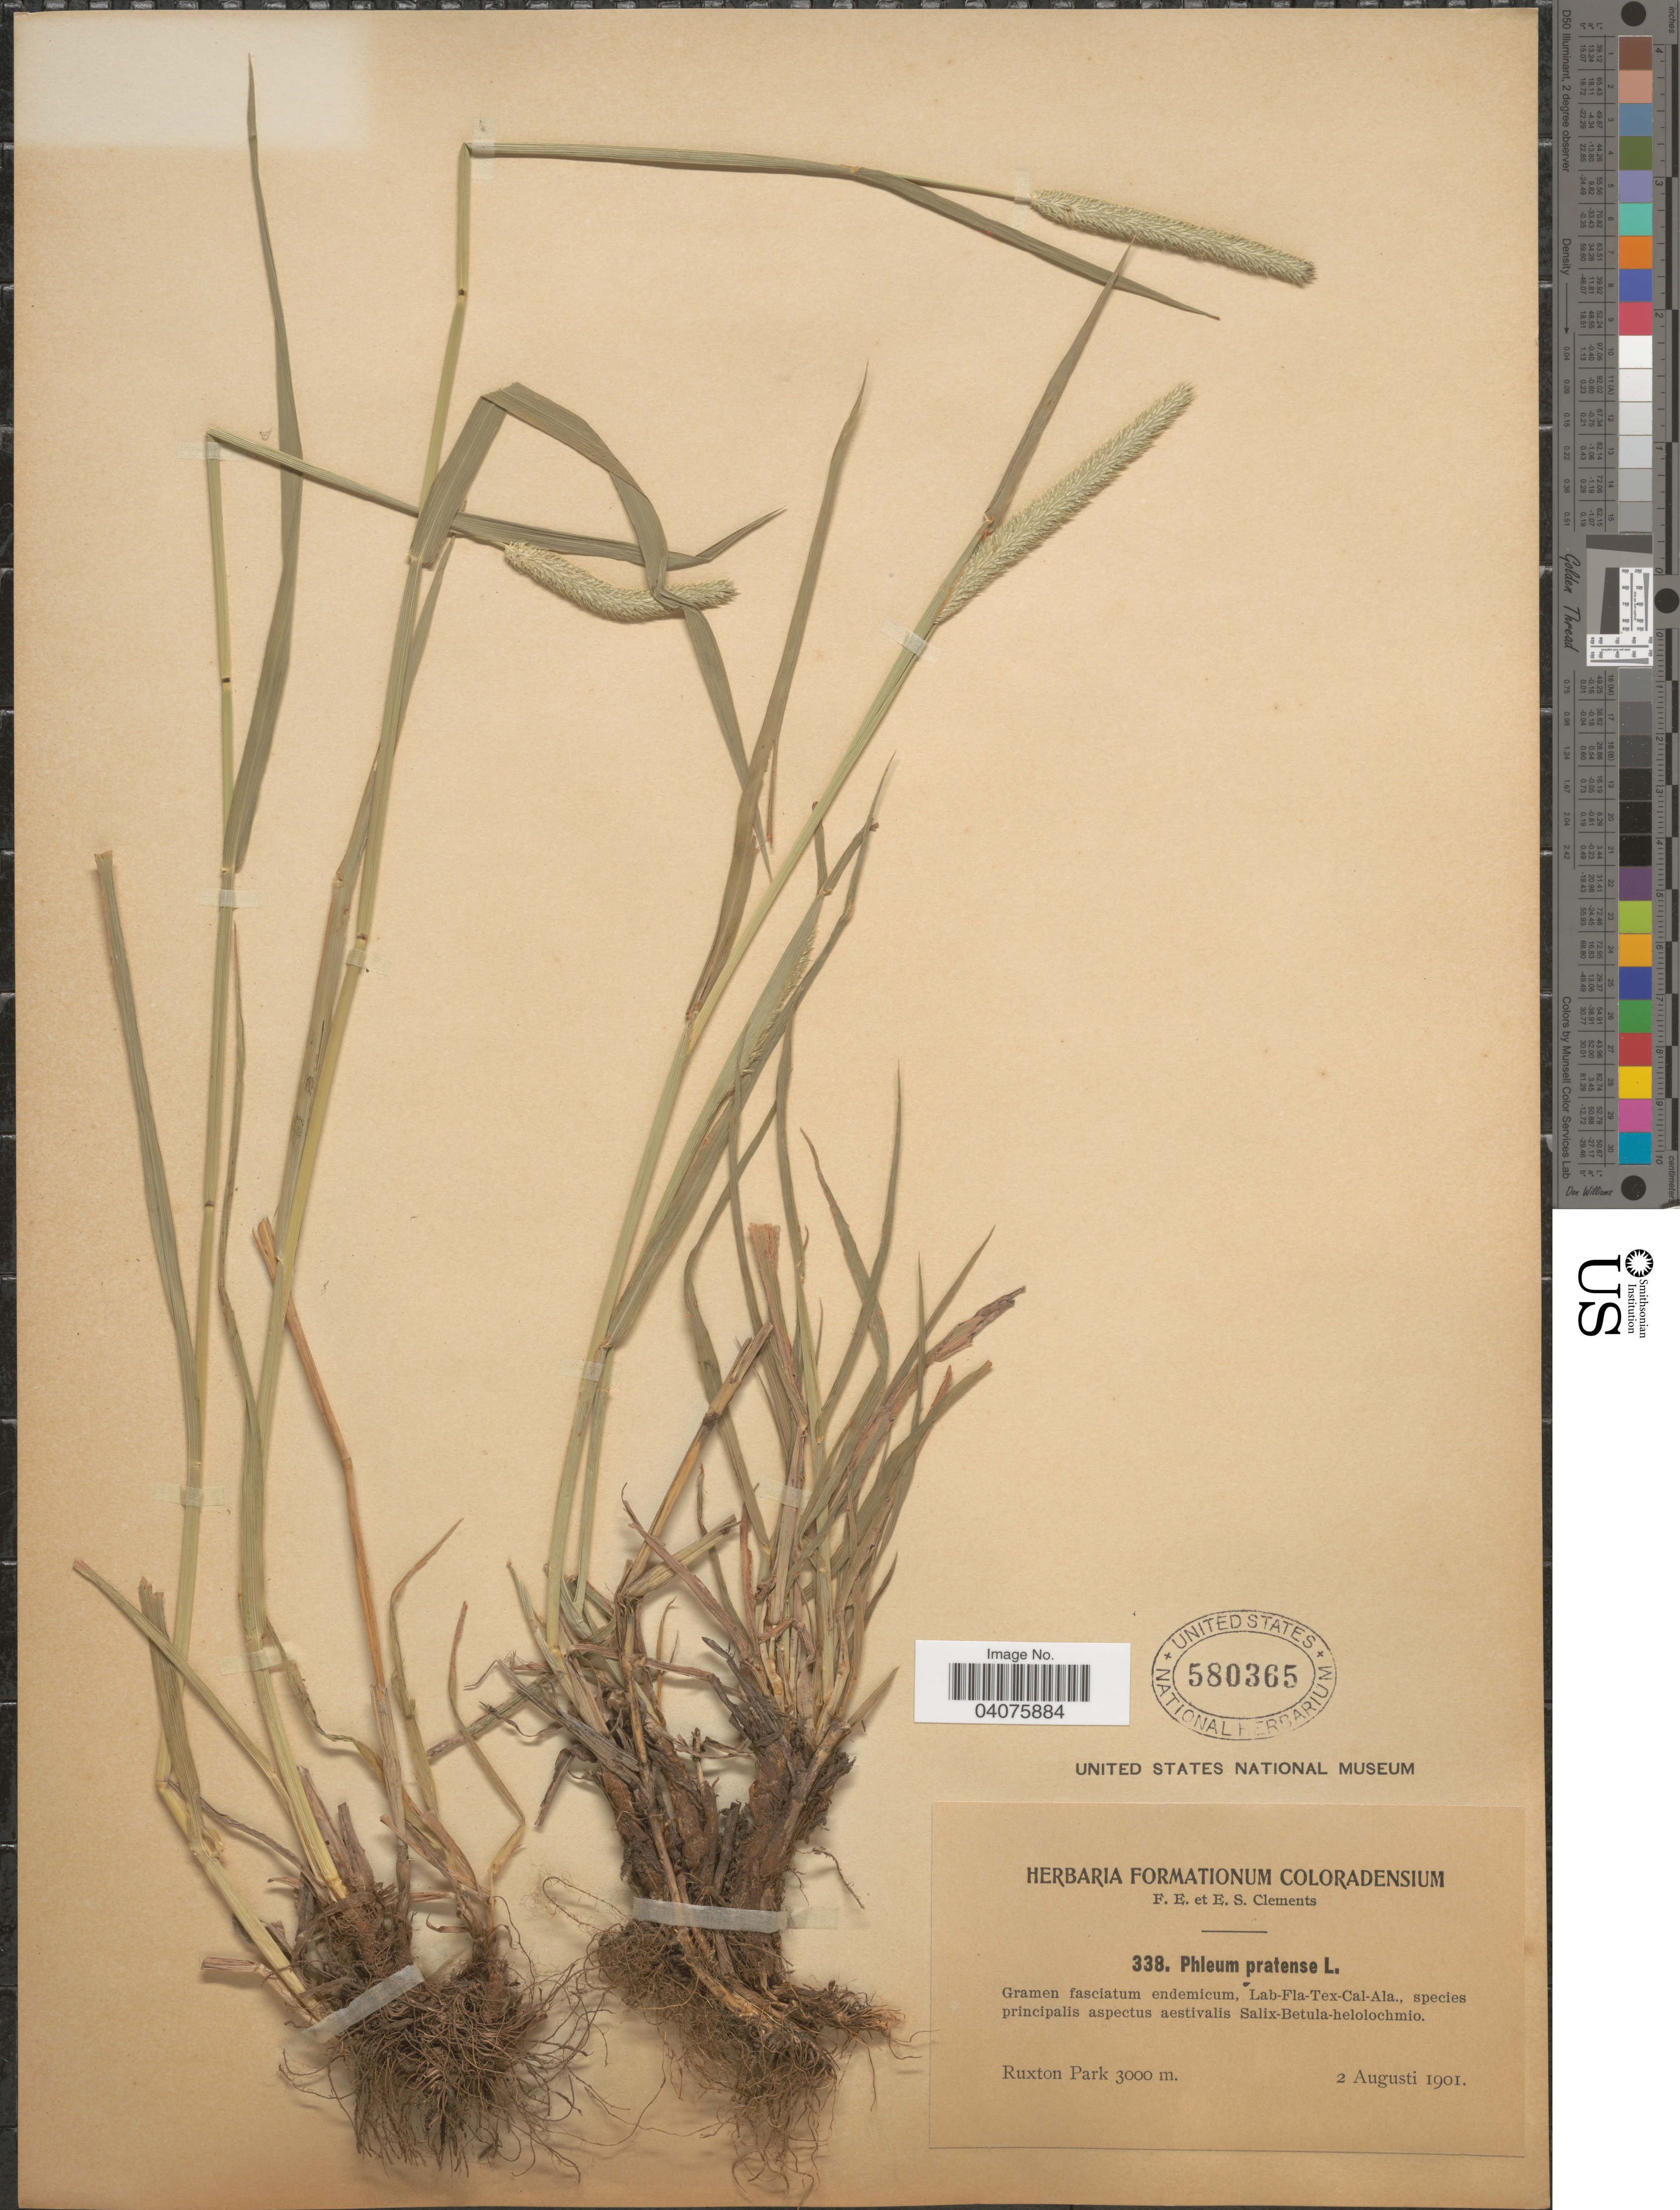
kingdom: Plantae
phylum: Tracheophyta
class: Liliopsida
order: Poales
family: Poaceae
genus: Phleum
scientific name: Phleum pratense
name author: L.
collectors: F. E. Clements & E. S. Clements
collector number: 338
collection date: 1901-08-02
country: United States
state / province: Colorado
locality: Ruxton Park.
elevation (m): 3000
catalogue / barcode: US 580365